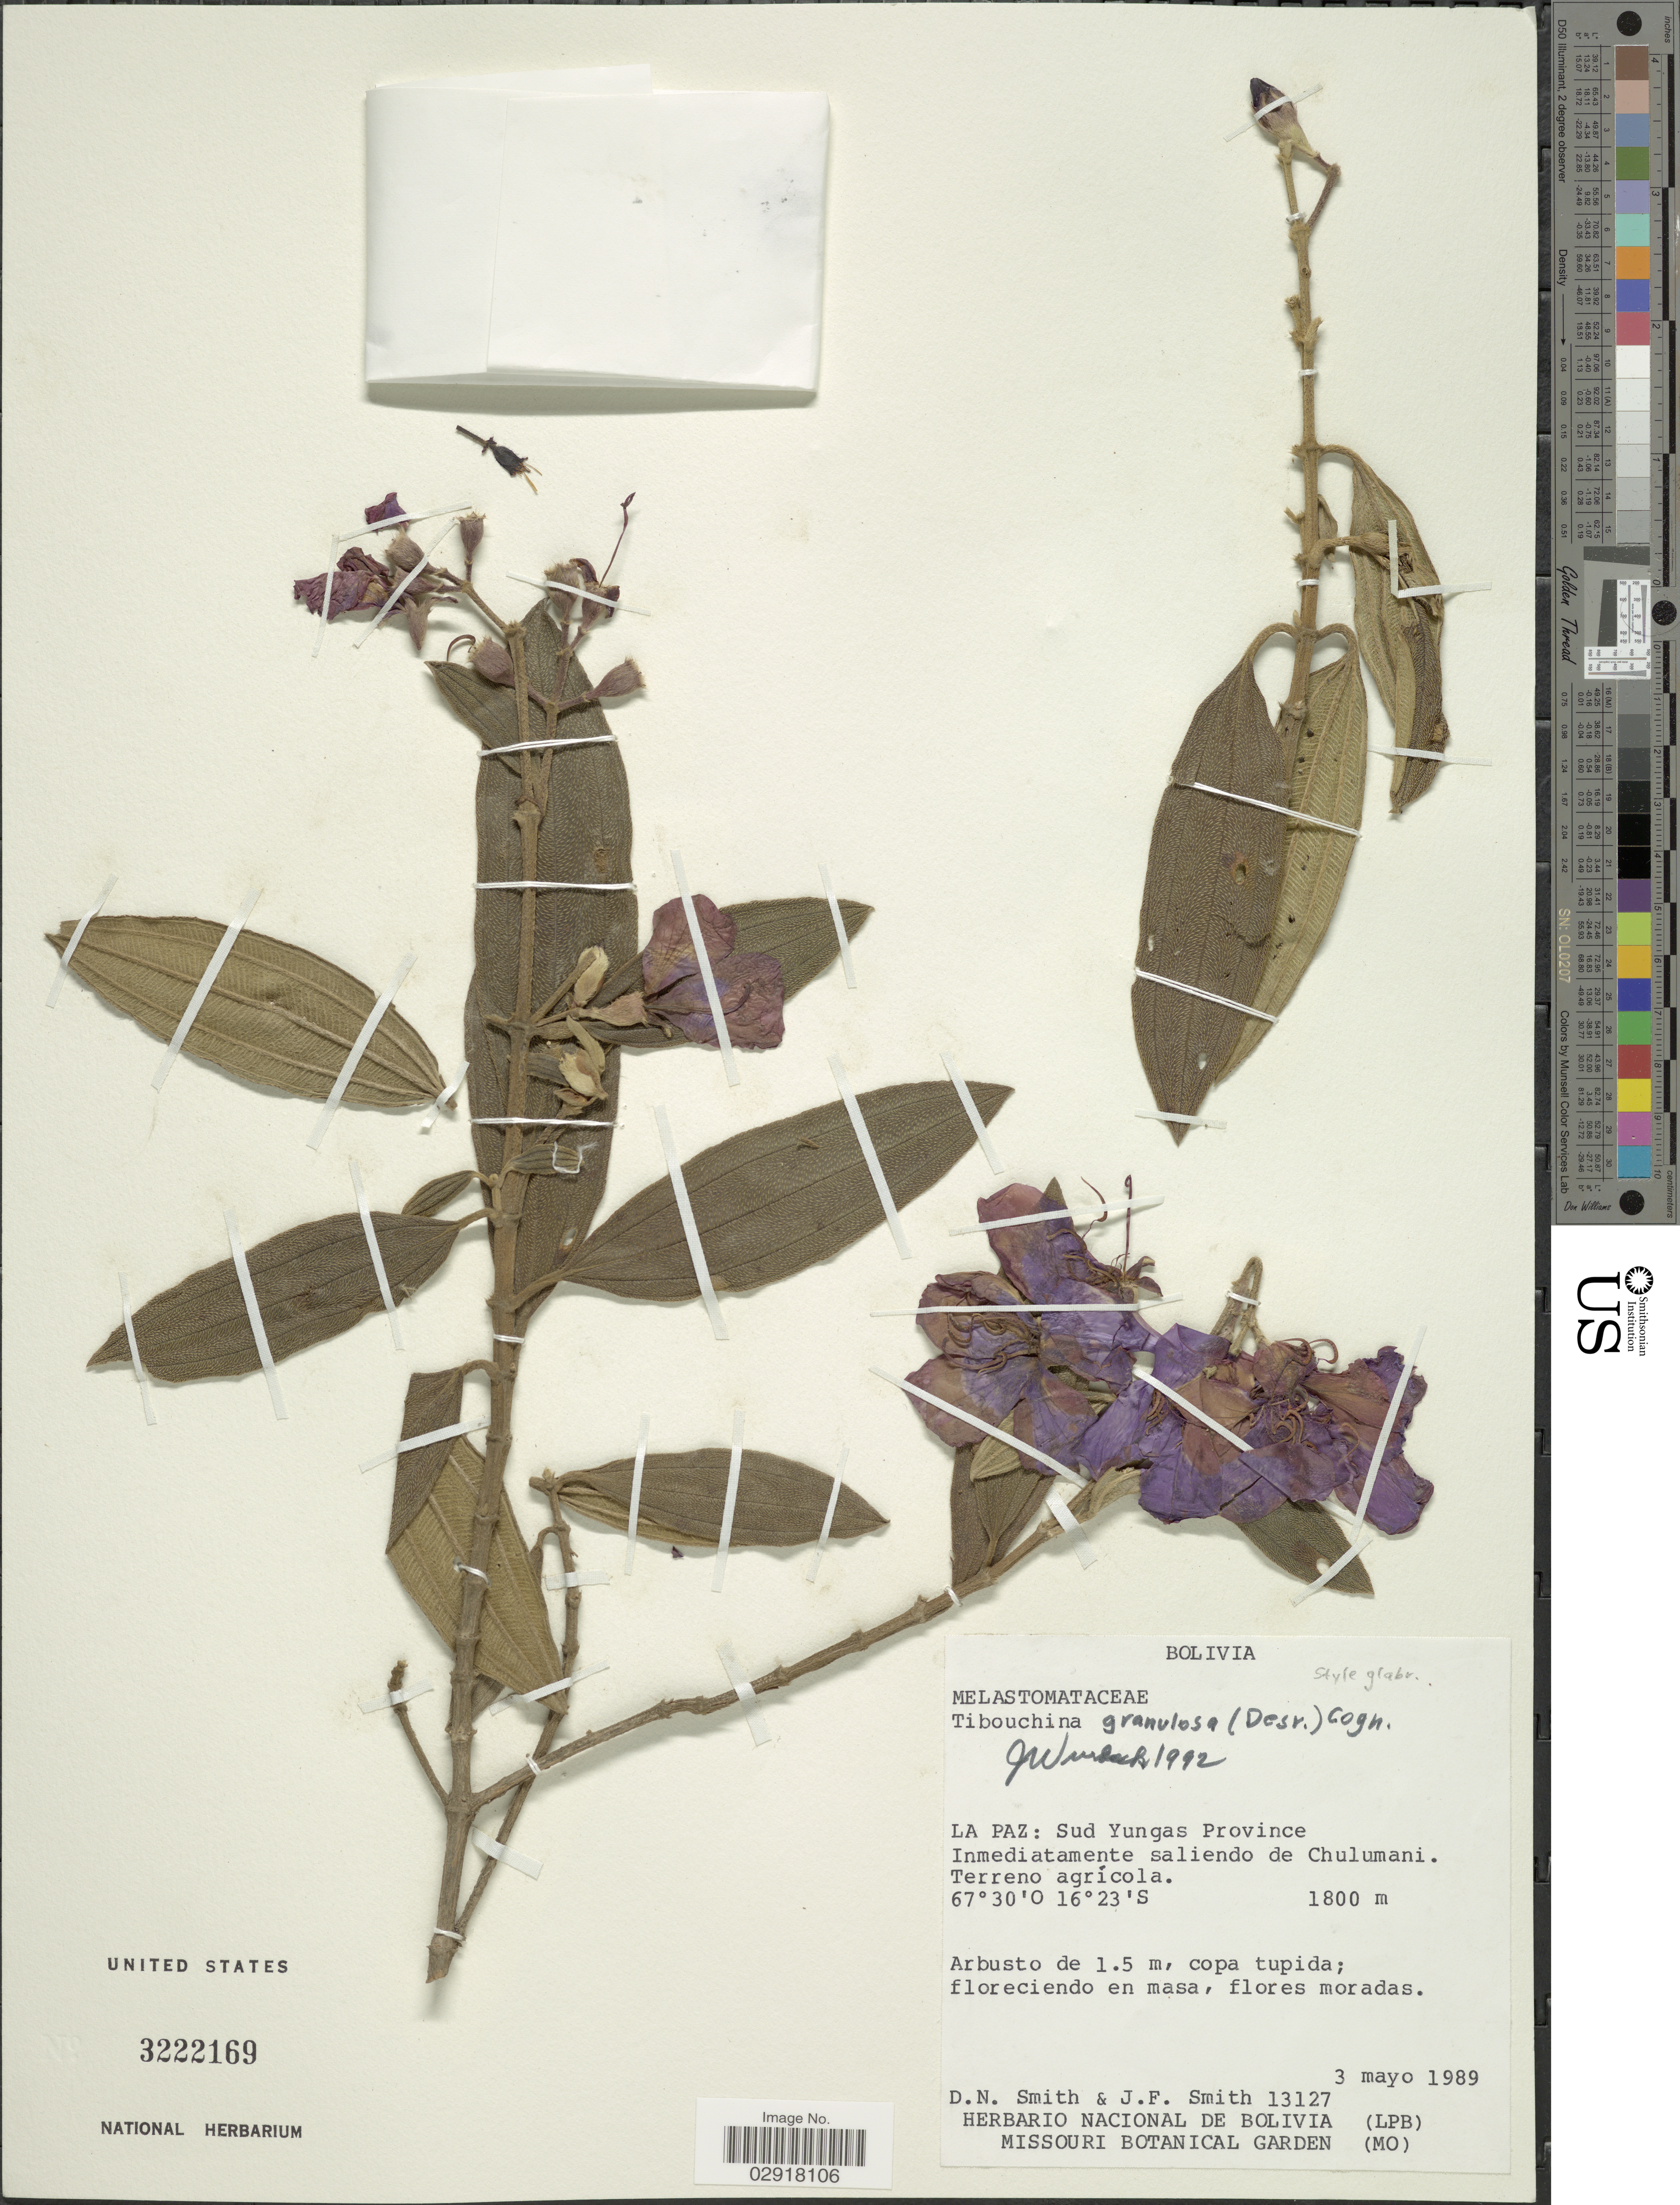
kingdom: Plantae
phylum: Tracheophyta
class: Magnoliopsida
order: Myrtales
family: Melastomataceae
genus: Pleroma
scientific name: Pleroma granulosum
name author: (Desr.) D. Don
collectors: D. Smith & J. Smith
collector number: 13127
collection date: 1989-05-03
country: Bolivia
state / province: La Paz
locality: Sud Yungas Province. Inmediatamente saliendo de Chulumani.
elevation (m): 1800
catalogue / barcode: US 3222169